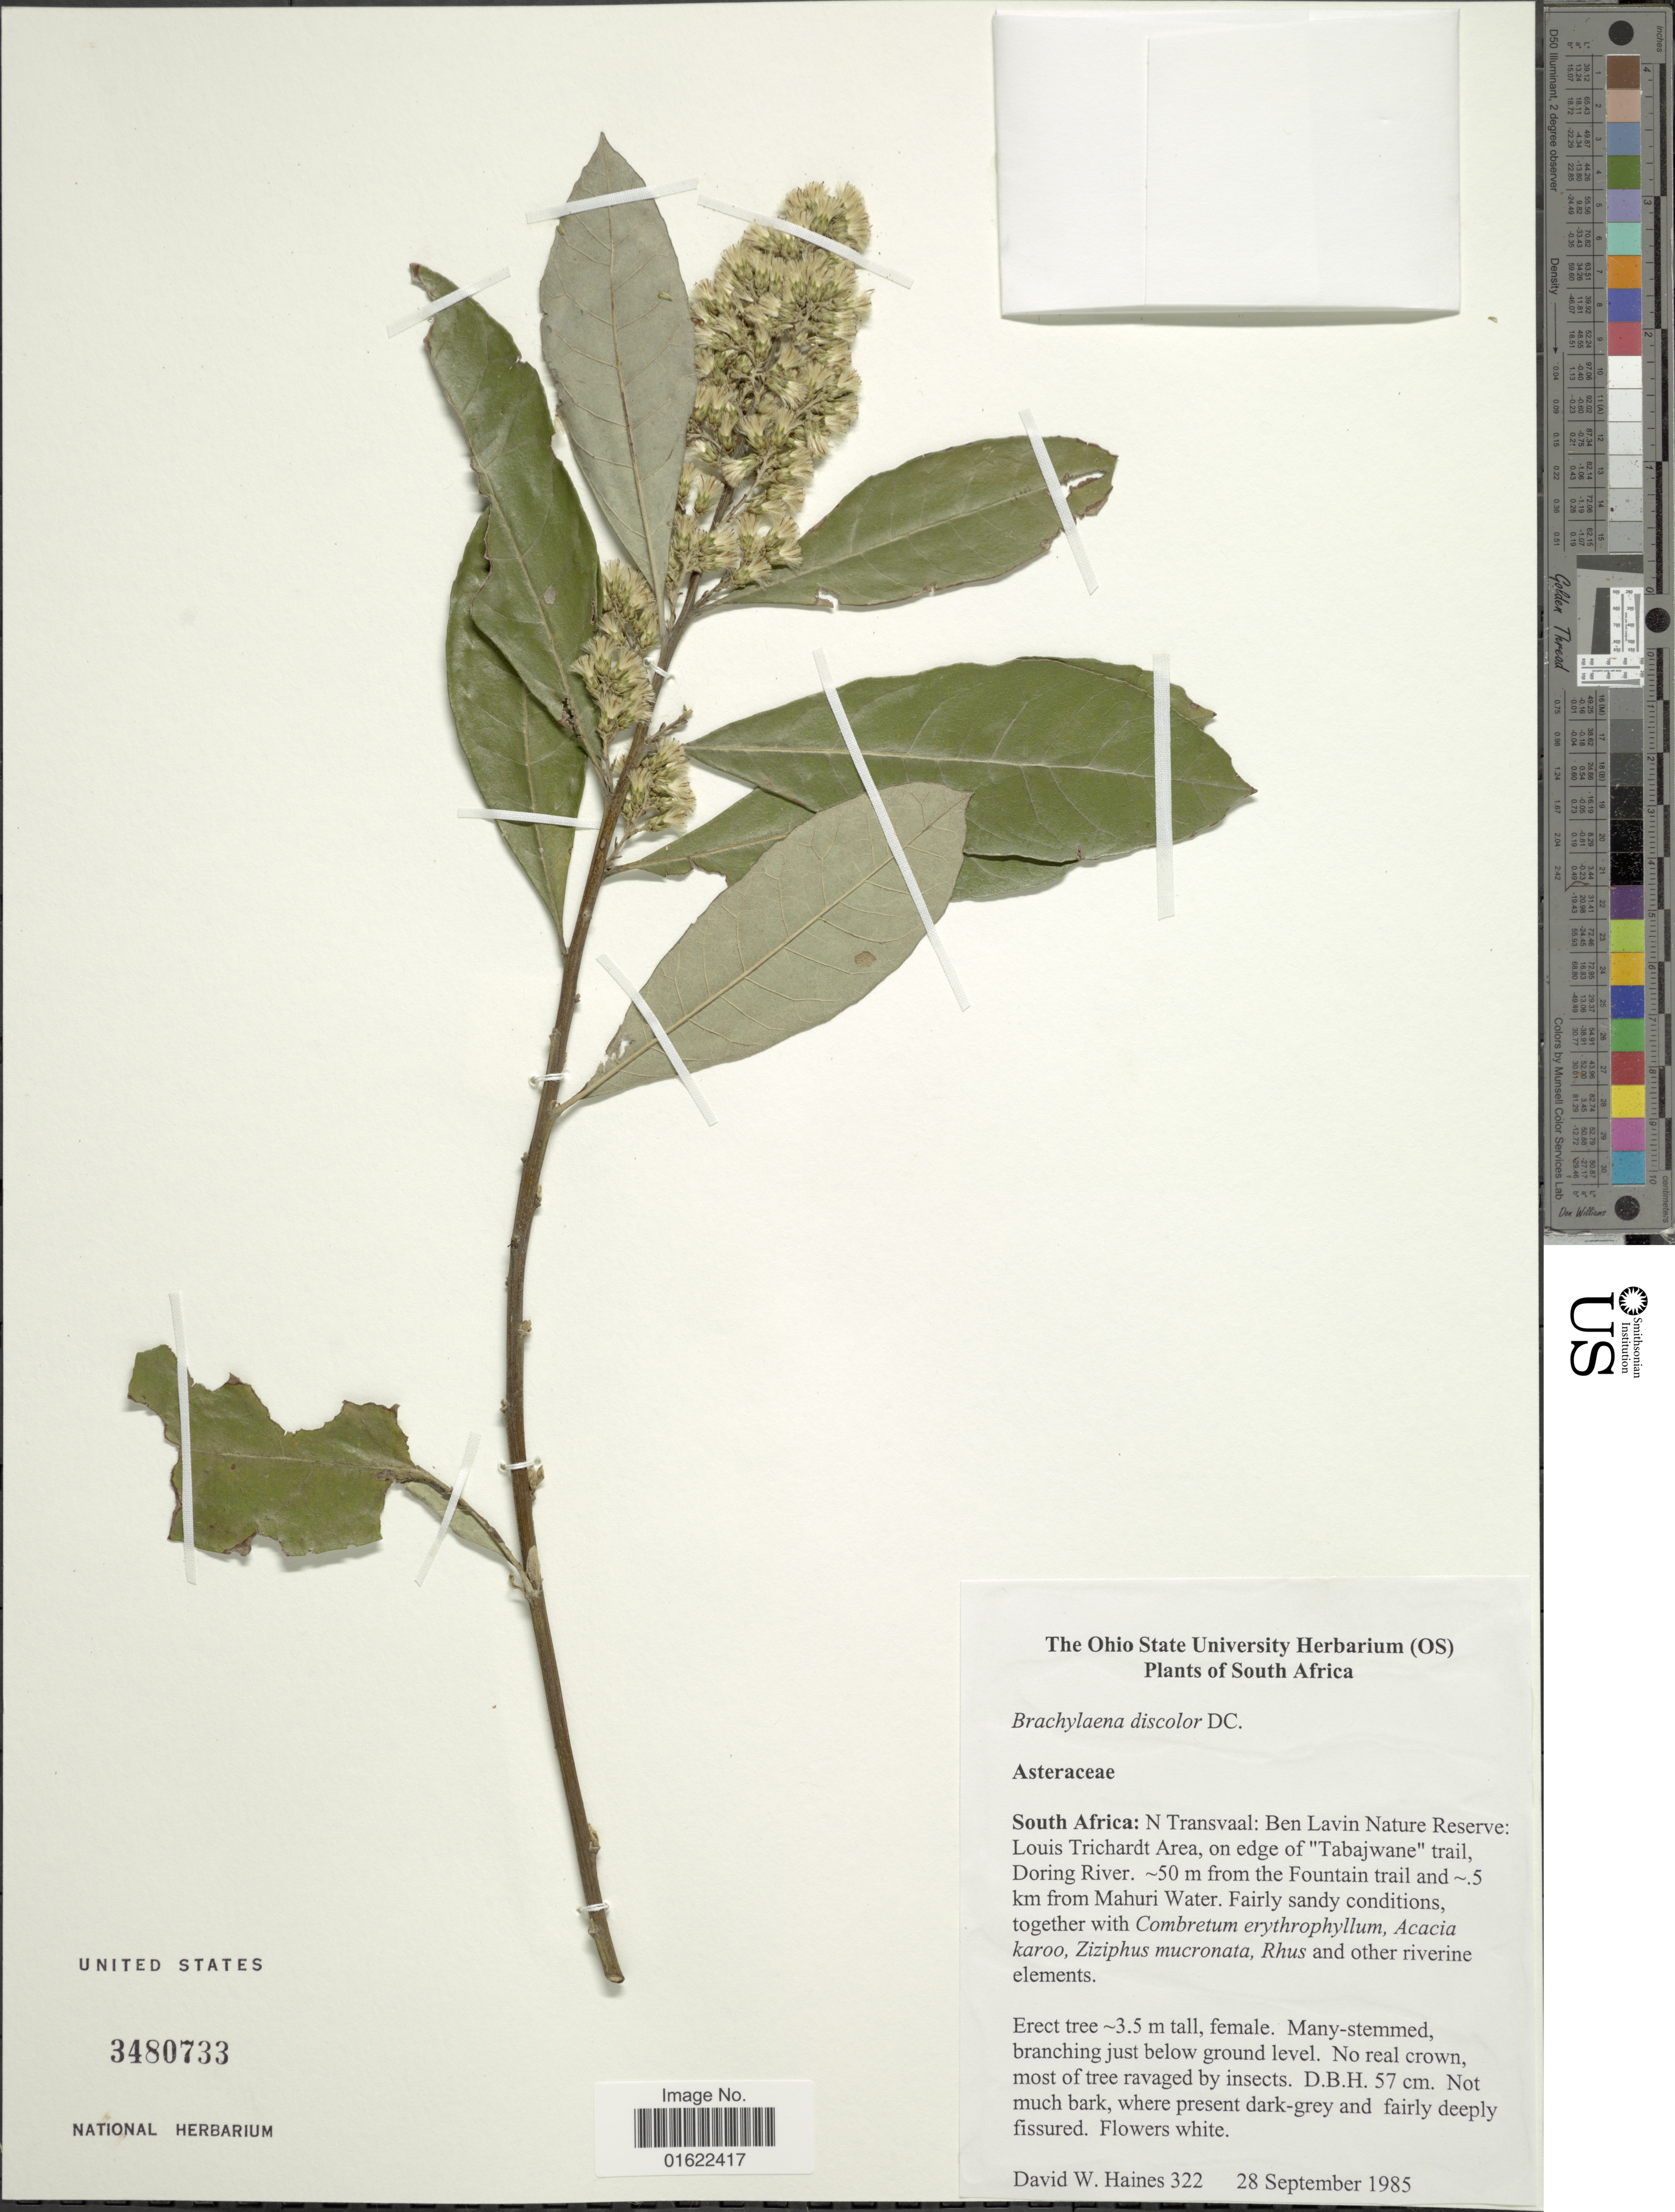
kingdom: Plantae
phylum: Tracheophyta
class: Magnoliopsida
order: Asterales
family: Asteraceae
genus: Brachylaena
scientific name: Brachylaena discolor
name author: DC.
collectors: D. Haines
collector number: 322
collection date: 1985-09-28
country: South Africa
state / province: Limpopo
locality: N Transvaal: Ben Lavin Nature Reserve: Louis Trichardt Area, on edge of "Tabajwane" trail, Doring River, 50 m from the Fountain trail and 5 km from Mahuri Water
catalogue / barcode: US 3480733